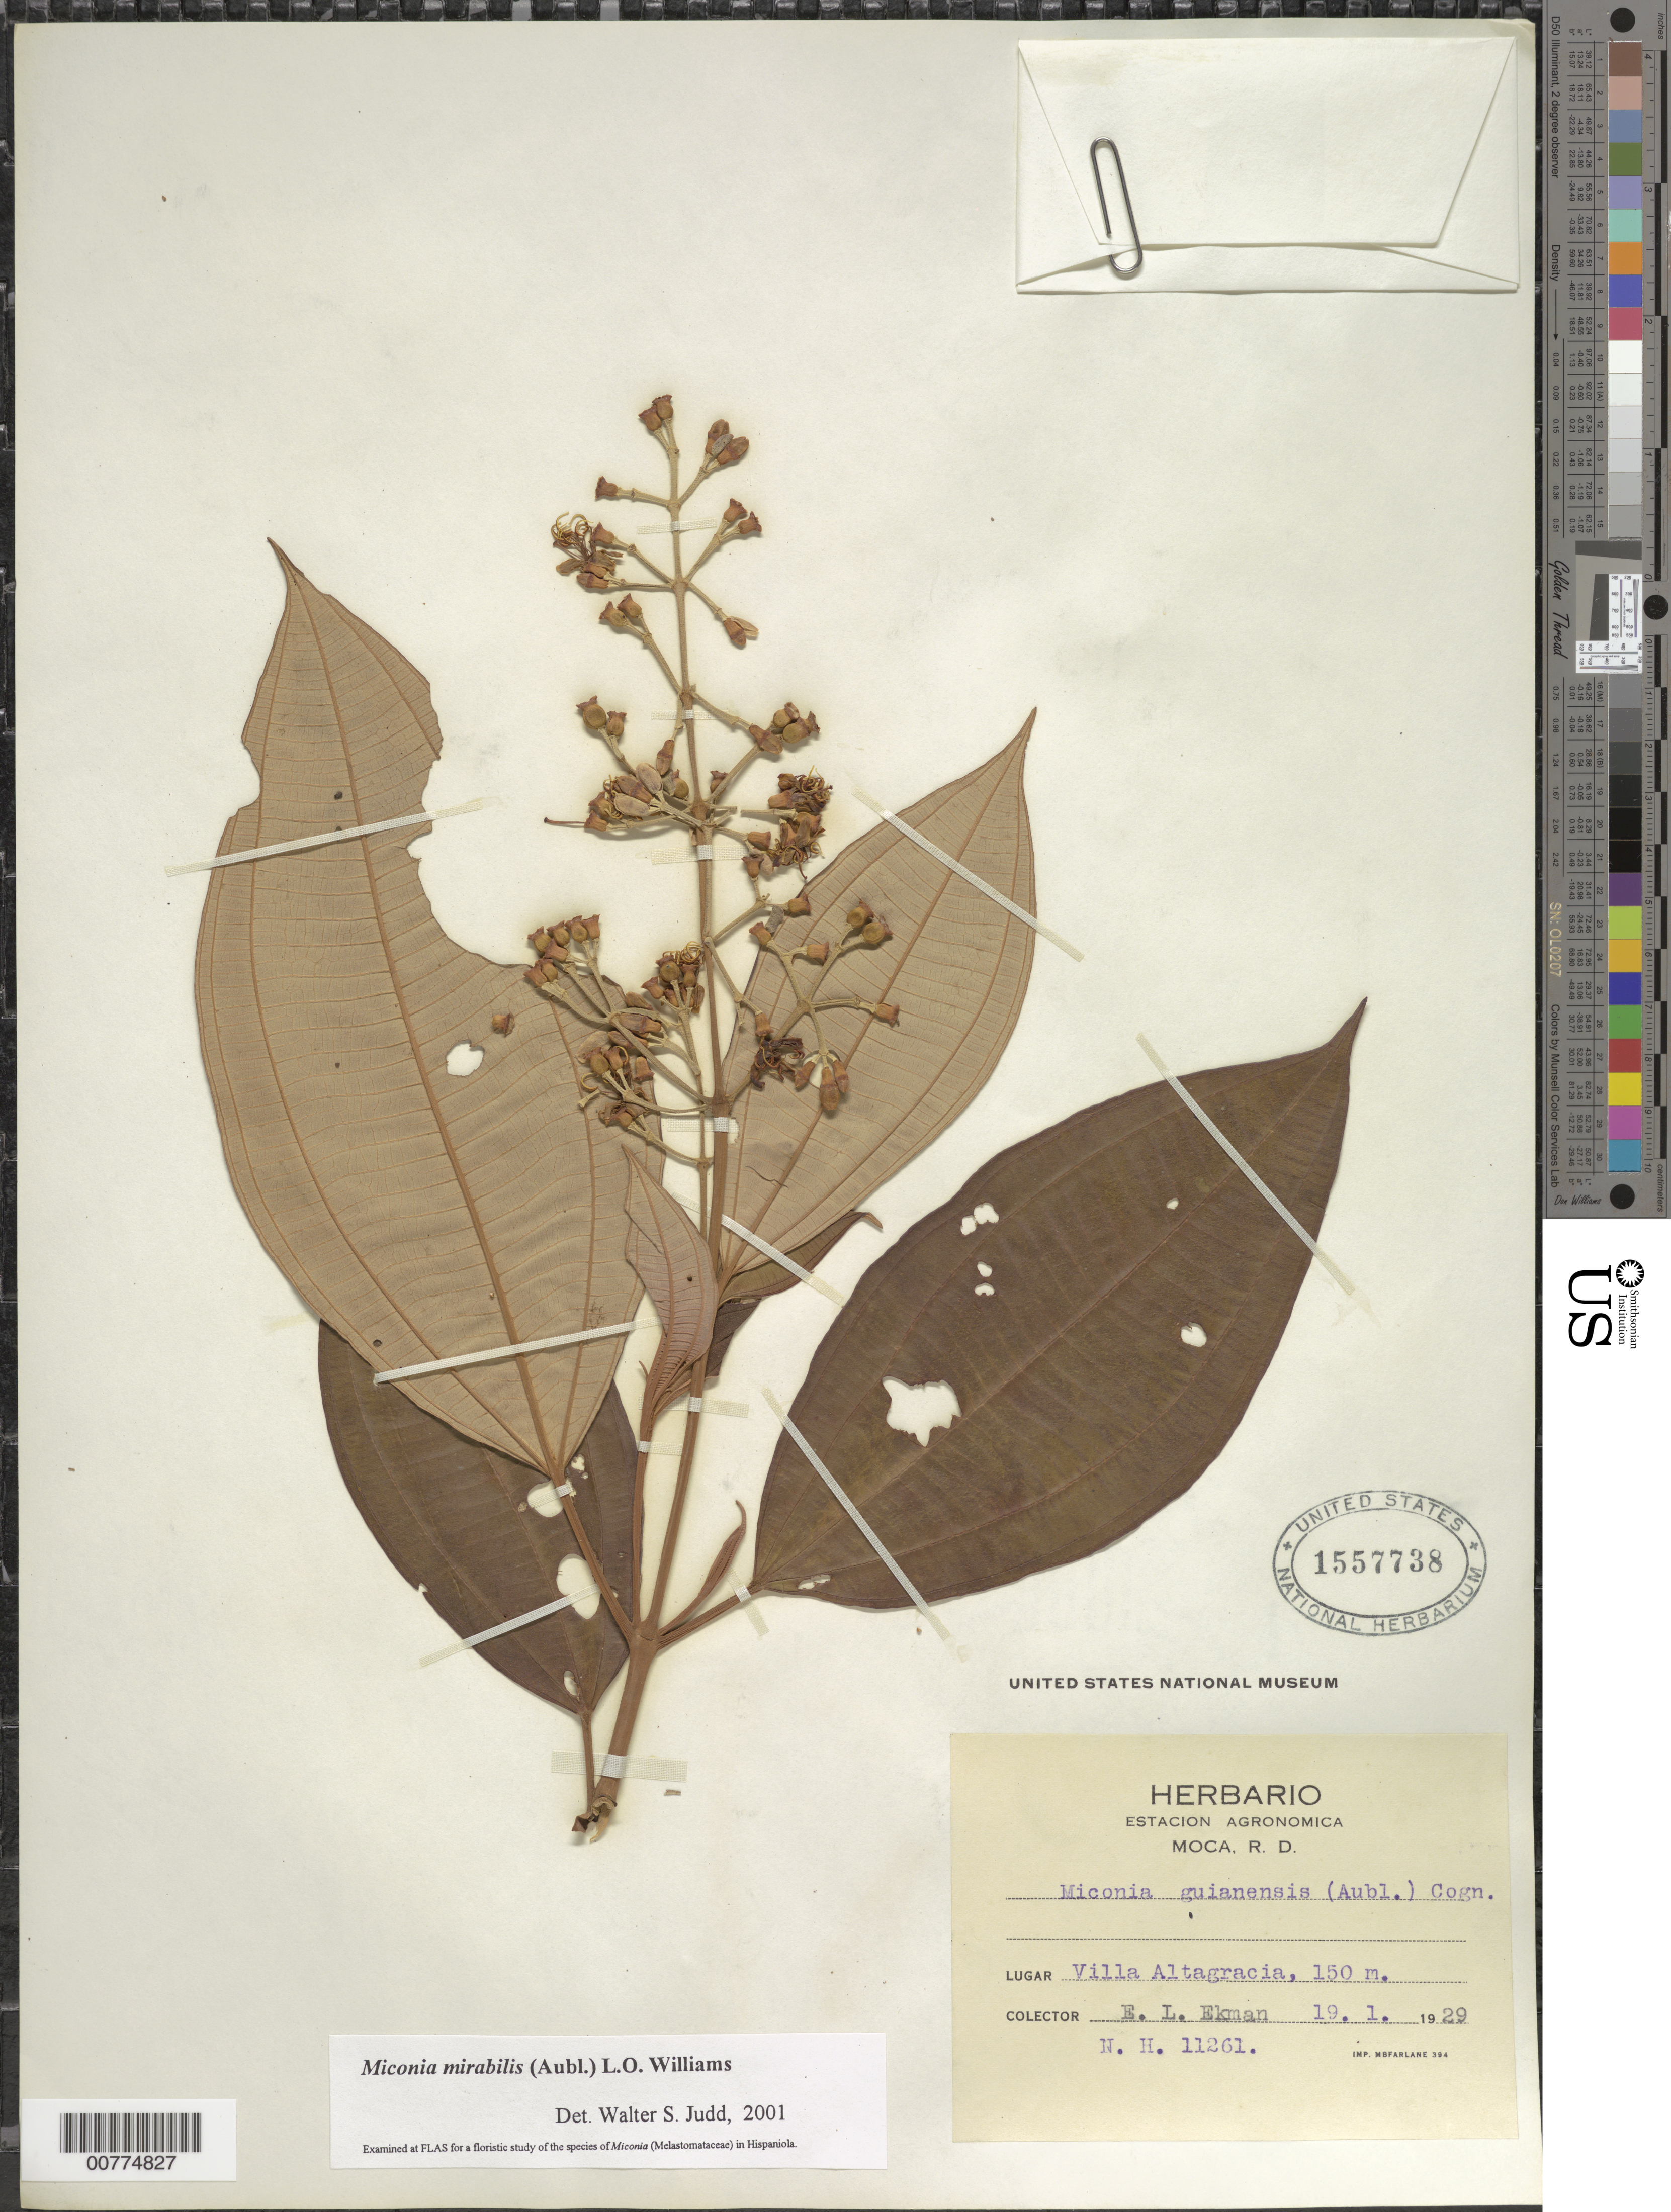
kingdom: Plantae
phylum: Tracheophyta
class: Magnoliopsida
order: Myrtales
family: Melastomataceae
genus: Miconia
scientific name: Miconia mirabilis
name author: (Aubl.) L.O. Williams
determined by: Judd, Walter S.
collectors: E. L. Ekman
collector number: H 11261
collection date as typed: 19 Jan 1929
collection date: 1929-01-19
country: Dominican Republic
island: Hispaniola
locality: Moca, Villa Altagracia.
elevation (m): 150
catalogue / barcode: US 1557738